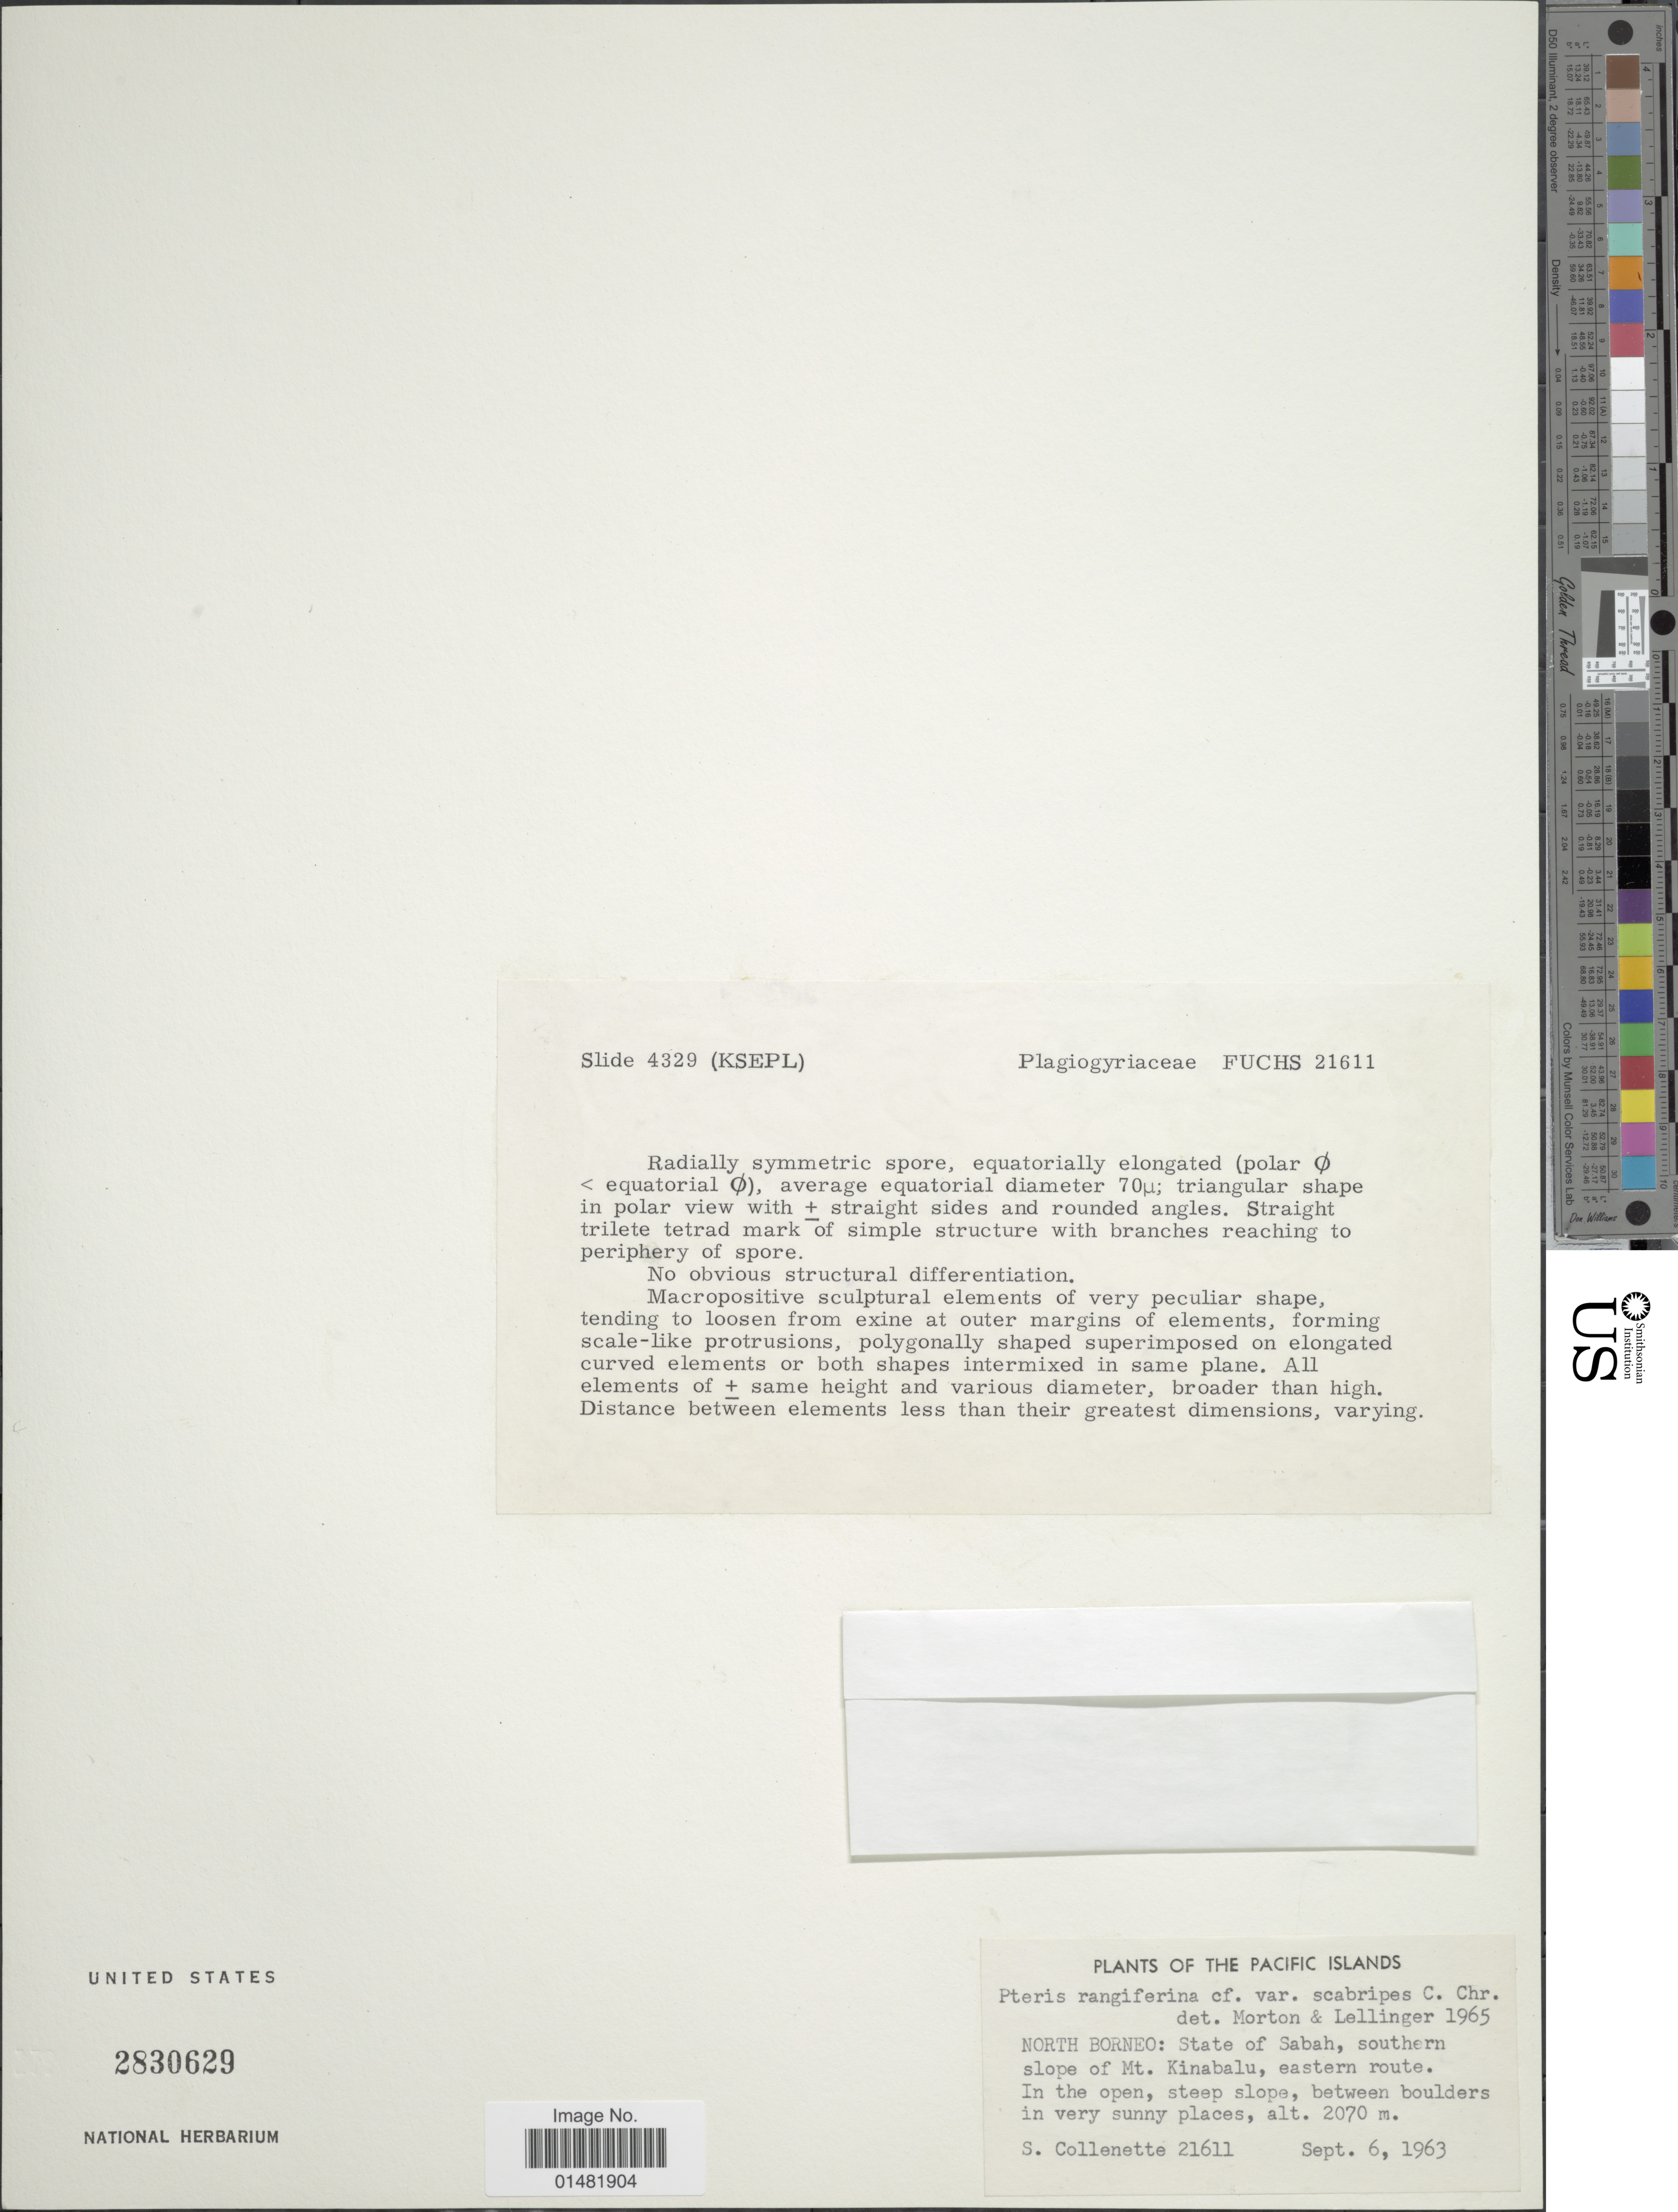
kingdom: Plantae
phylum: Tracheophyta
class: Polypodiopsida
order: Polypodiales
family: Pteridaceae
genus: Pteris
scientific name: Pteris rangiferina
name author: C. Presl ex Miq.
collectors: S. Collenette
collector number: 21611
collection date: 1963-09-06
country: Malaysia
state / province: Sabah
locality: Pacific Islands, North Borneo: southern slope of Mt. Kinabalu, eastern route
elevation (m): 2070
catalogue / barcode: US 2830629